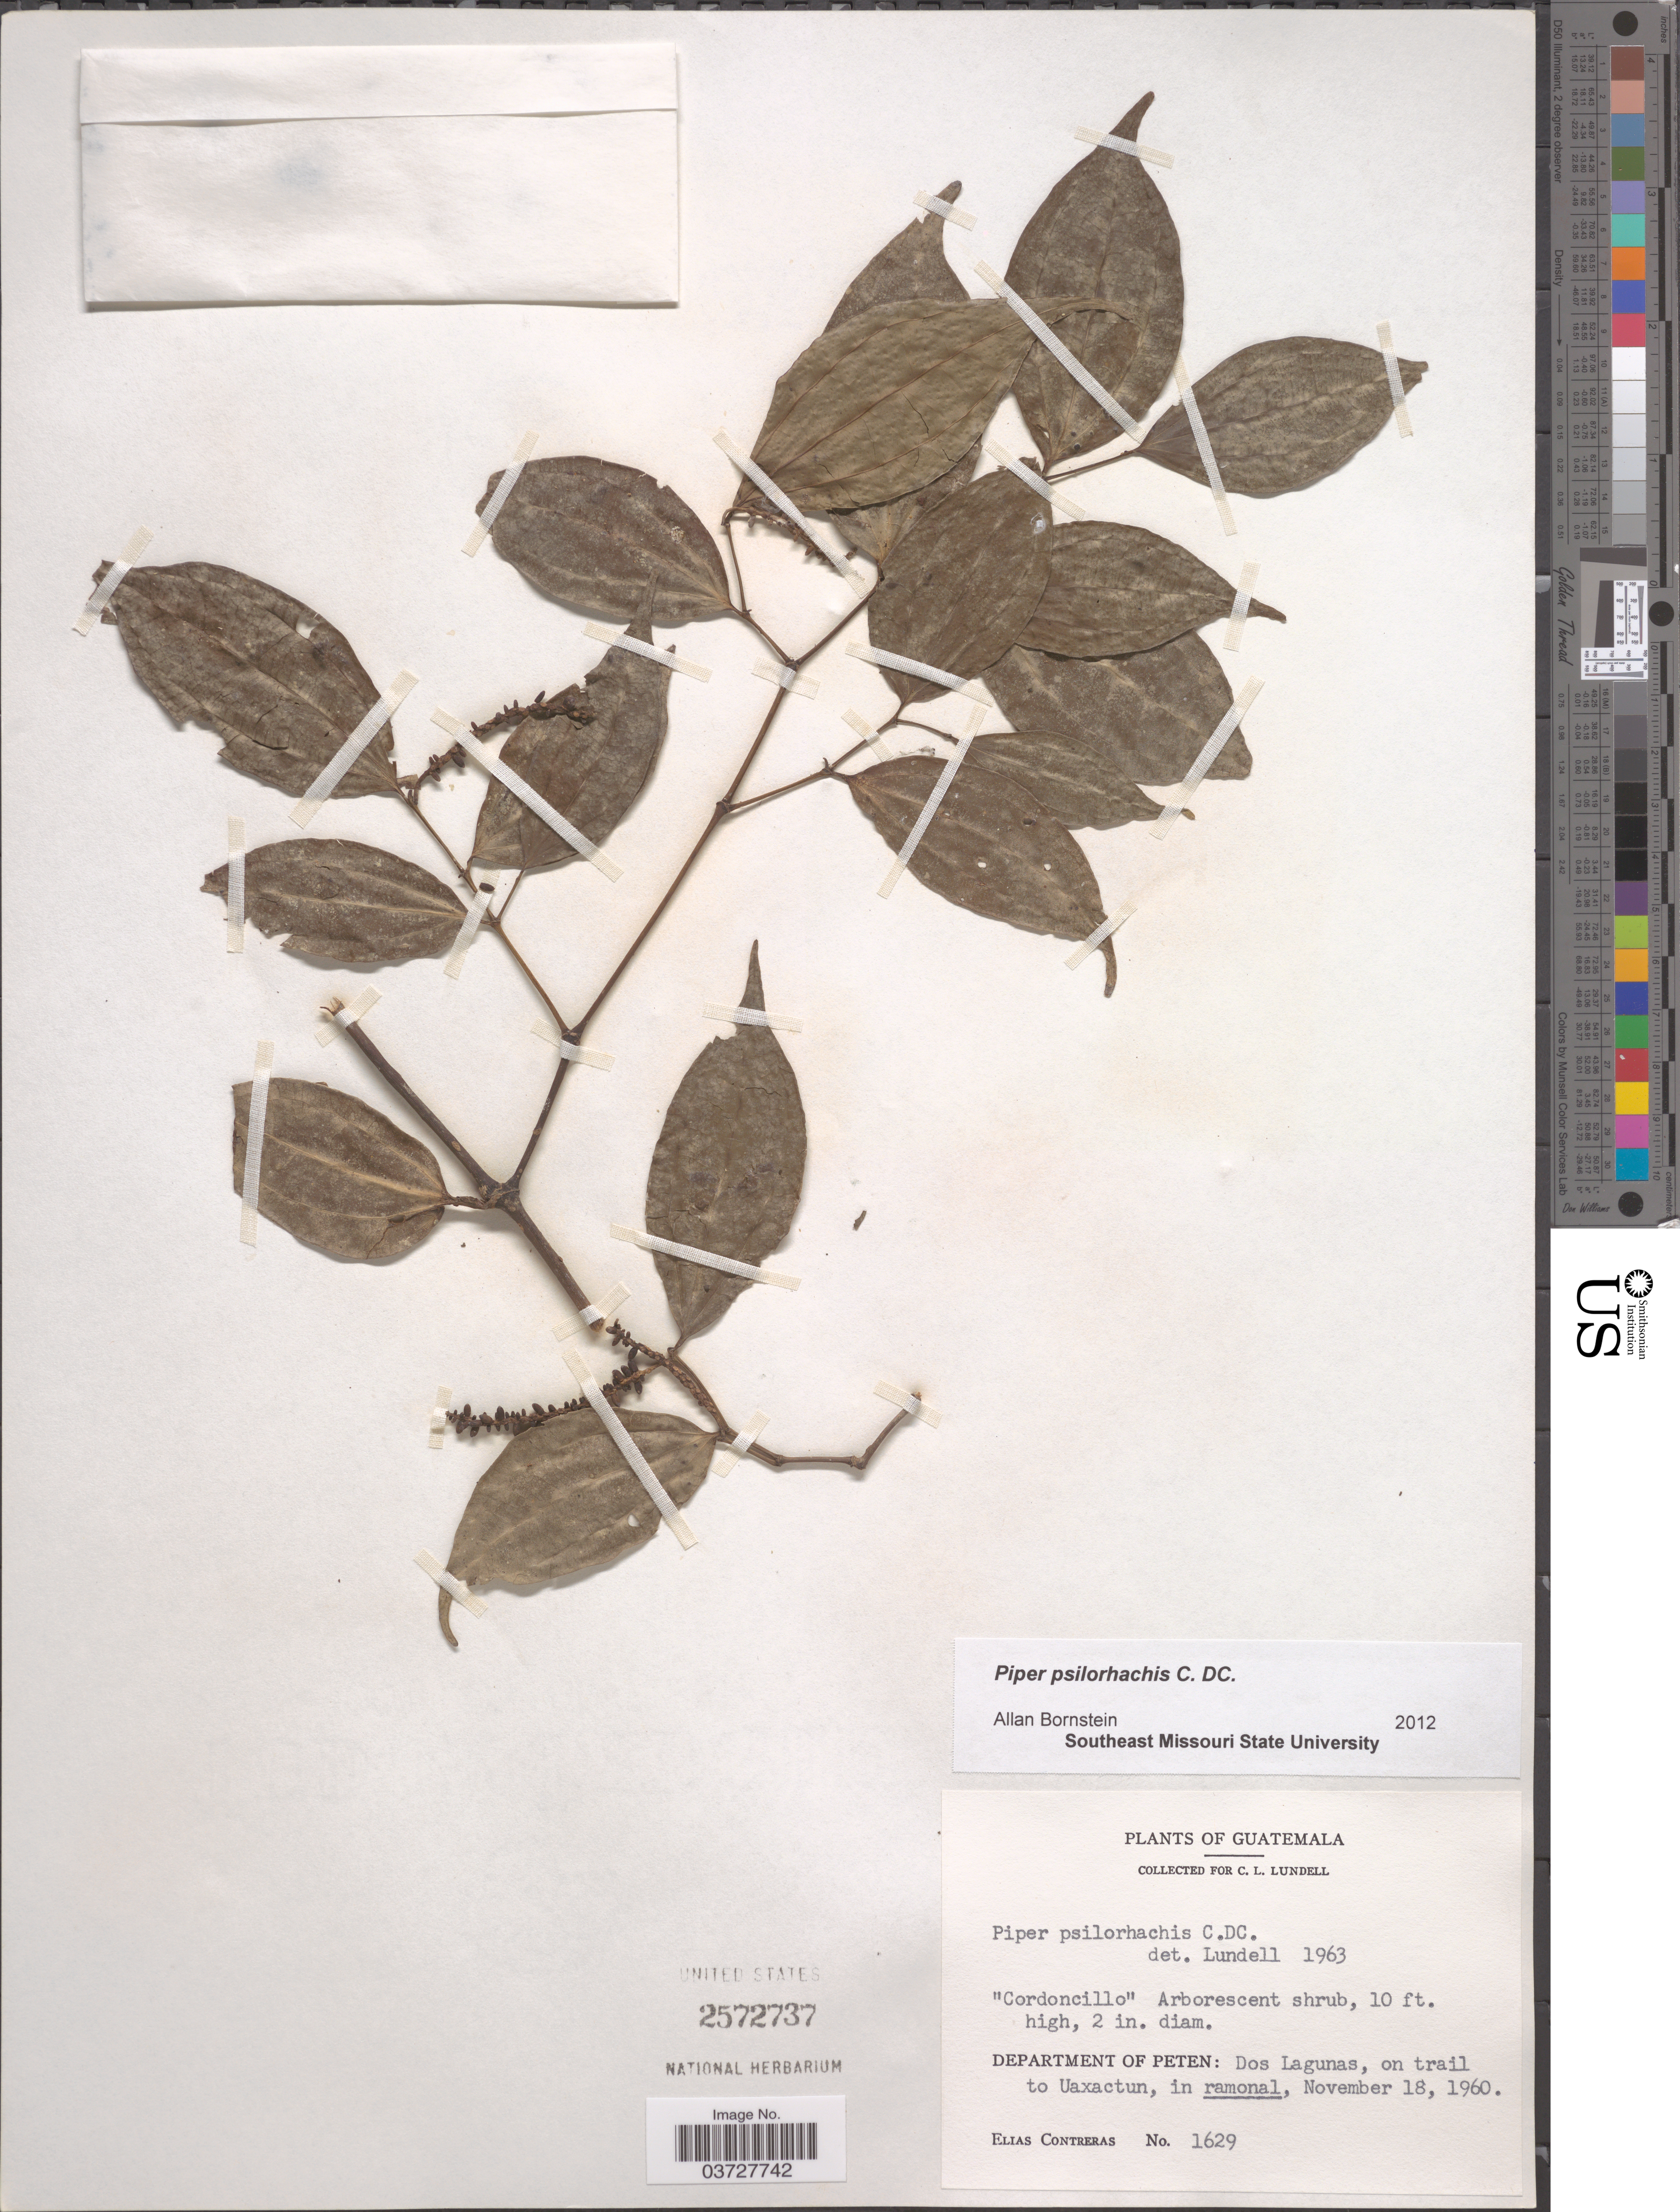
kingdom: Plantae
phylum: Tracheophyta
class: Magnoliopsida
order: Piperales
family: Piperaceae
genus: Piper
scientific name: Piper psilorhachis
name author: C. DC.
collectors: E. Contreras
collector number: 1629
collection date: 1960-11-18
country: Guatemala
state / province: El Peten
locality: Department of Peten: Dos Lagunas, on trail to Uaxactun.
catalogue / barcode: US 2572737